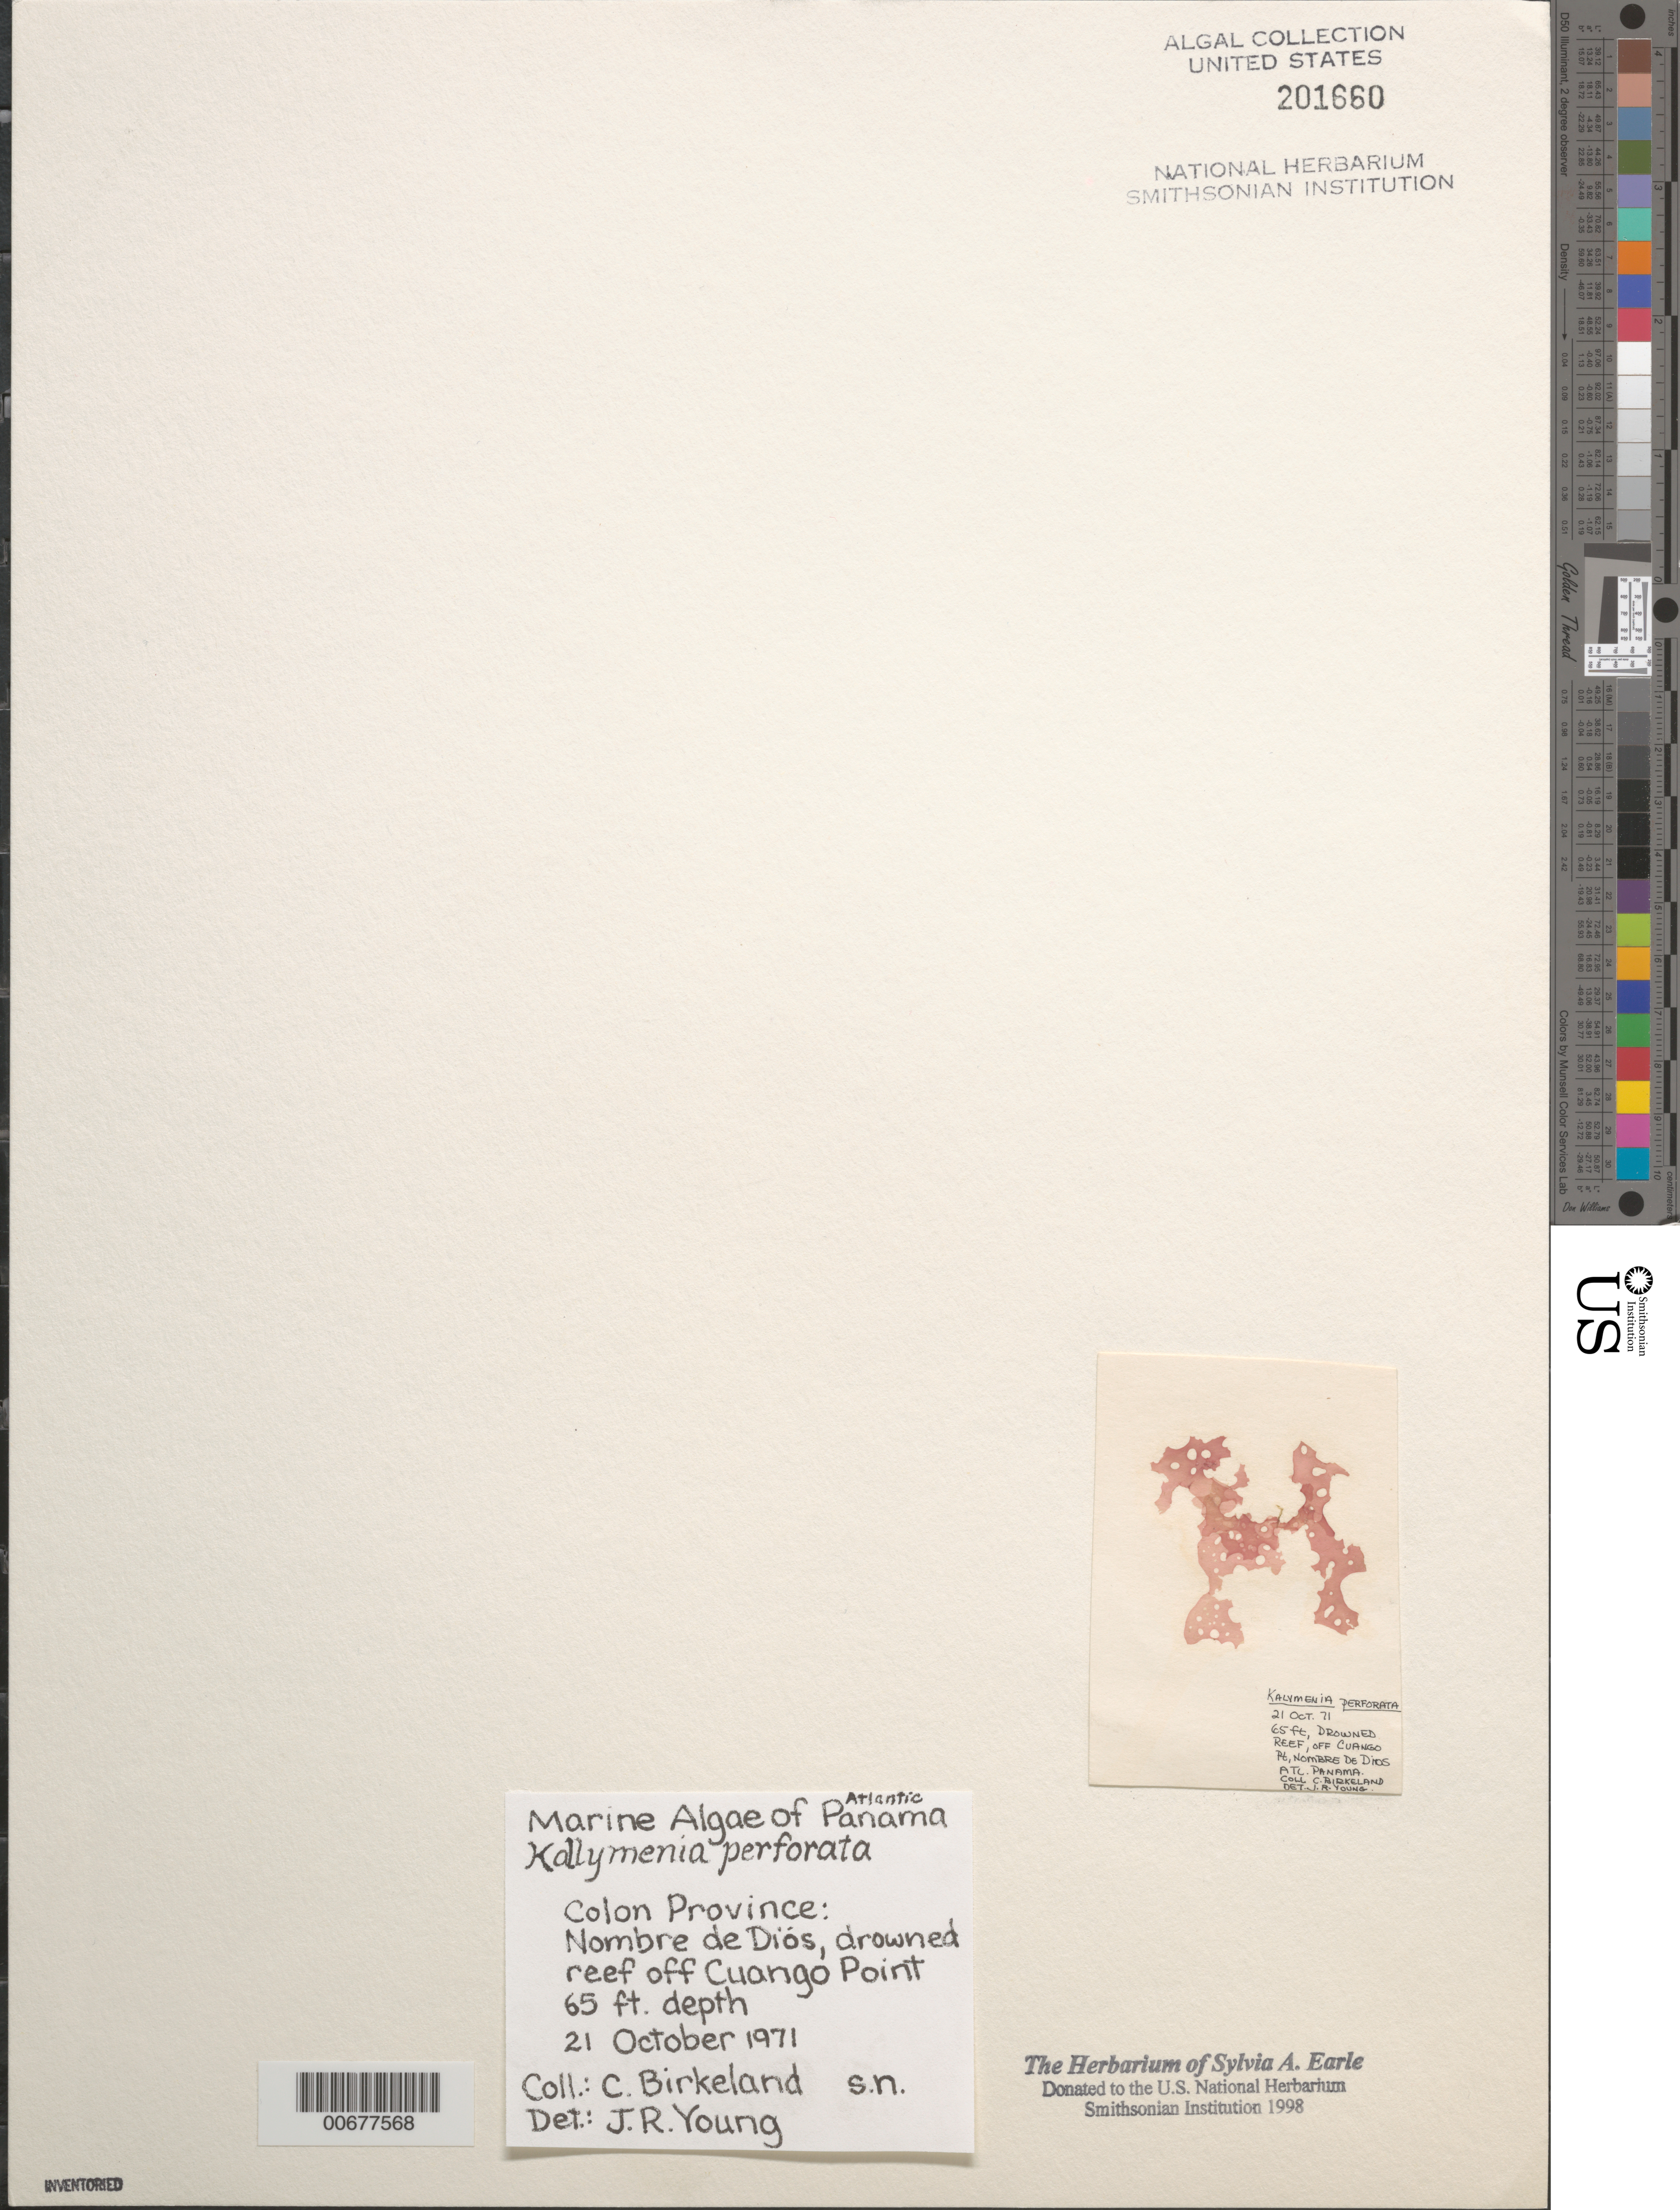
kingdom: Plantae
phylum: Rhodophyta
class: Florideophyceae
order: Gigartinales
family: Kallymeniaceae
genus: Kallymenia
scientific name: Kallymenia perforata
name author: J. Agardh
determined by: Young, J. R.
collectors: C. Birkeland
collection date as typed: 21 Oct 1971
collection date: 1971-10-21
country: Panama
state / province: Colón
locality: Nombre de Dios, of f Curango Point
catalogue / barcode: US 201660